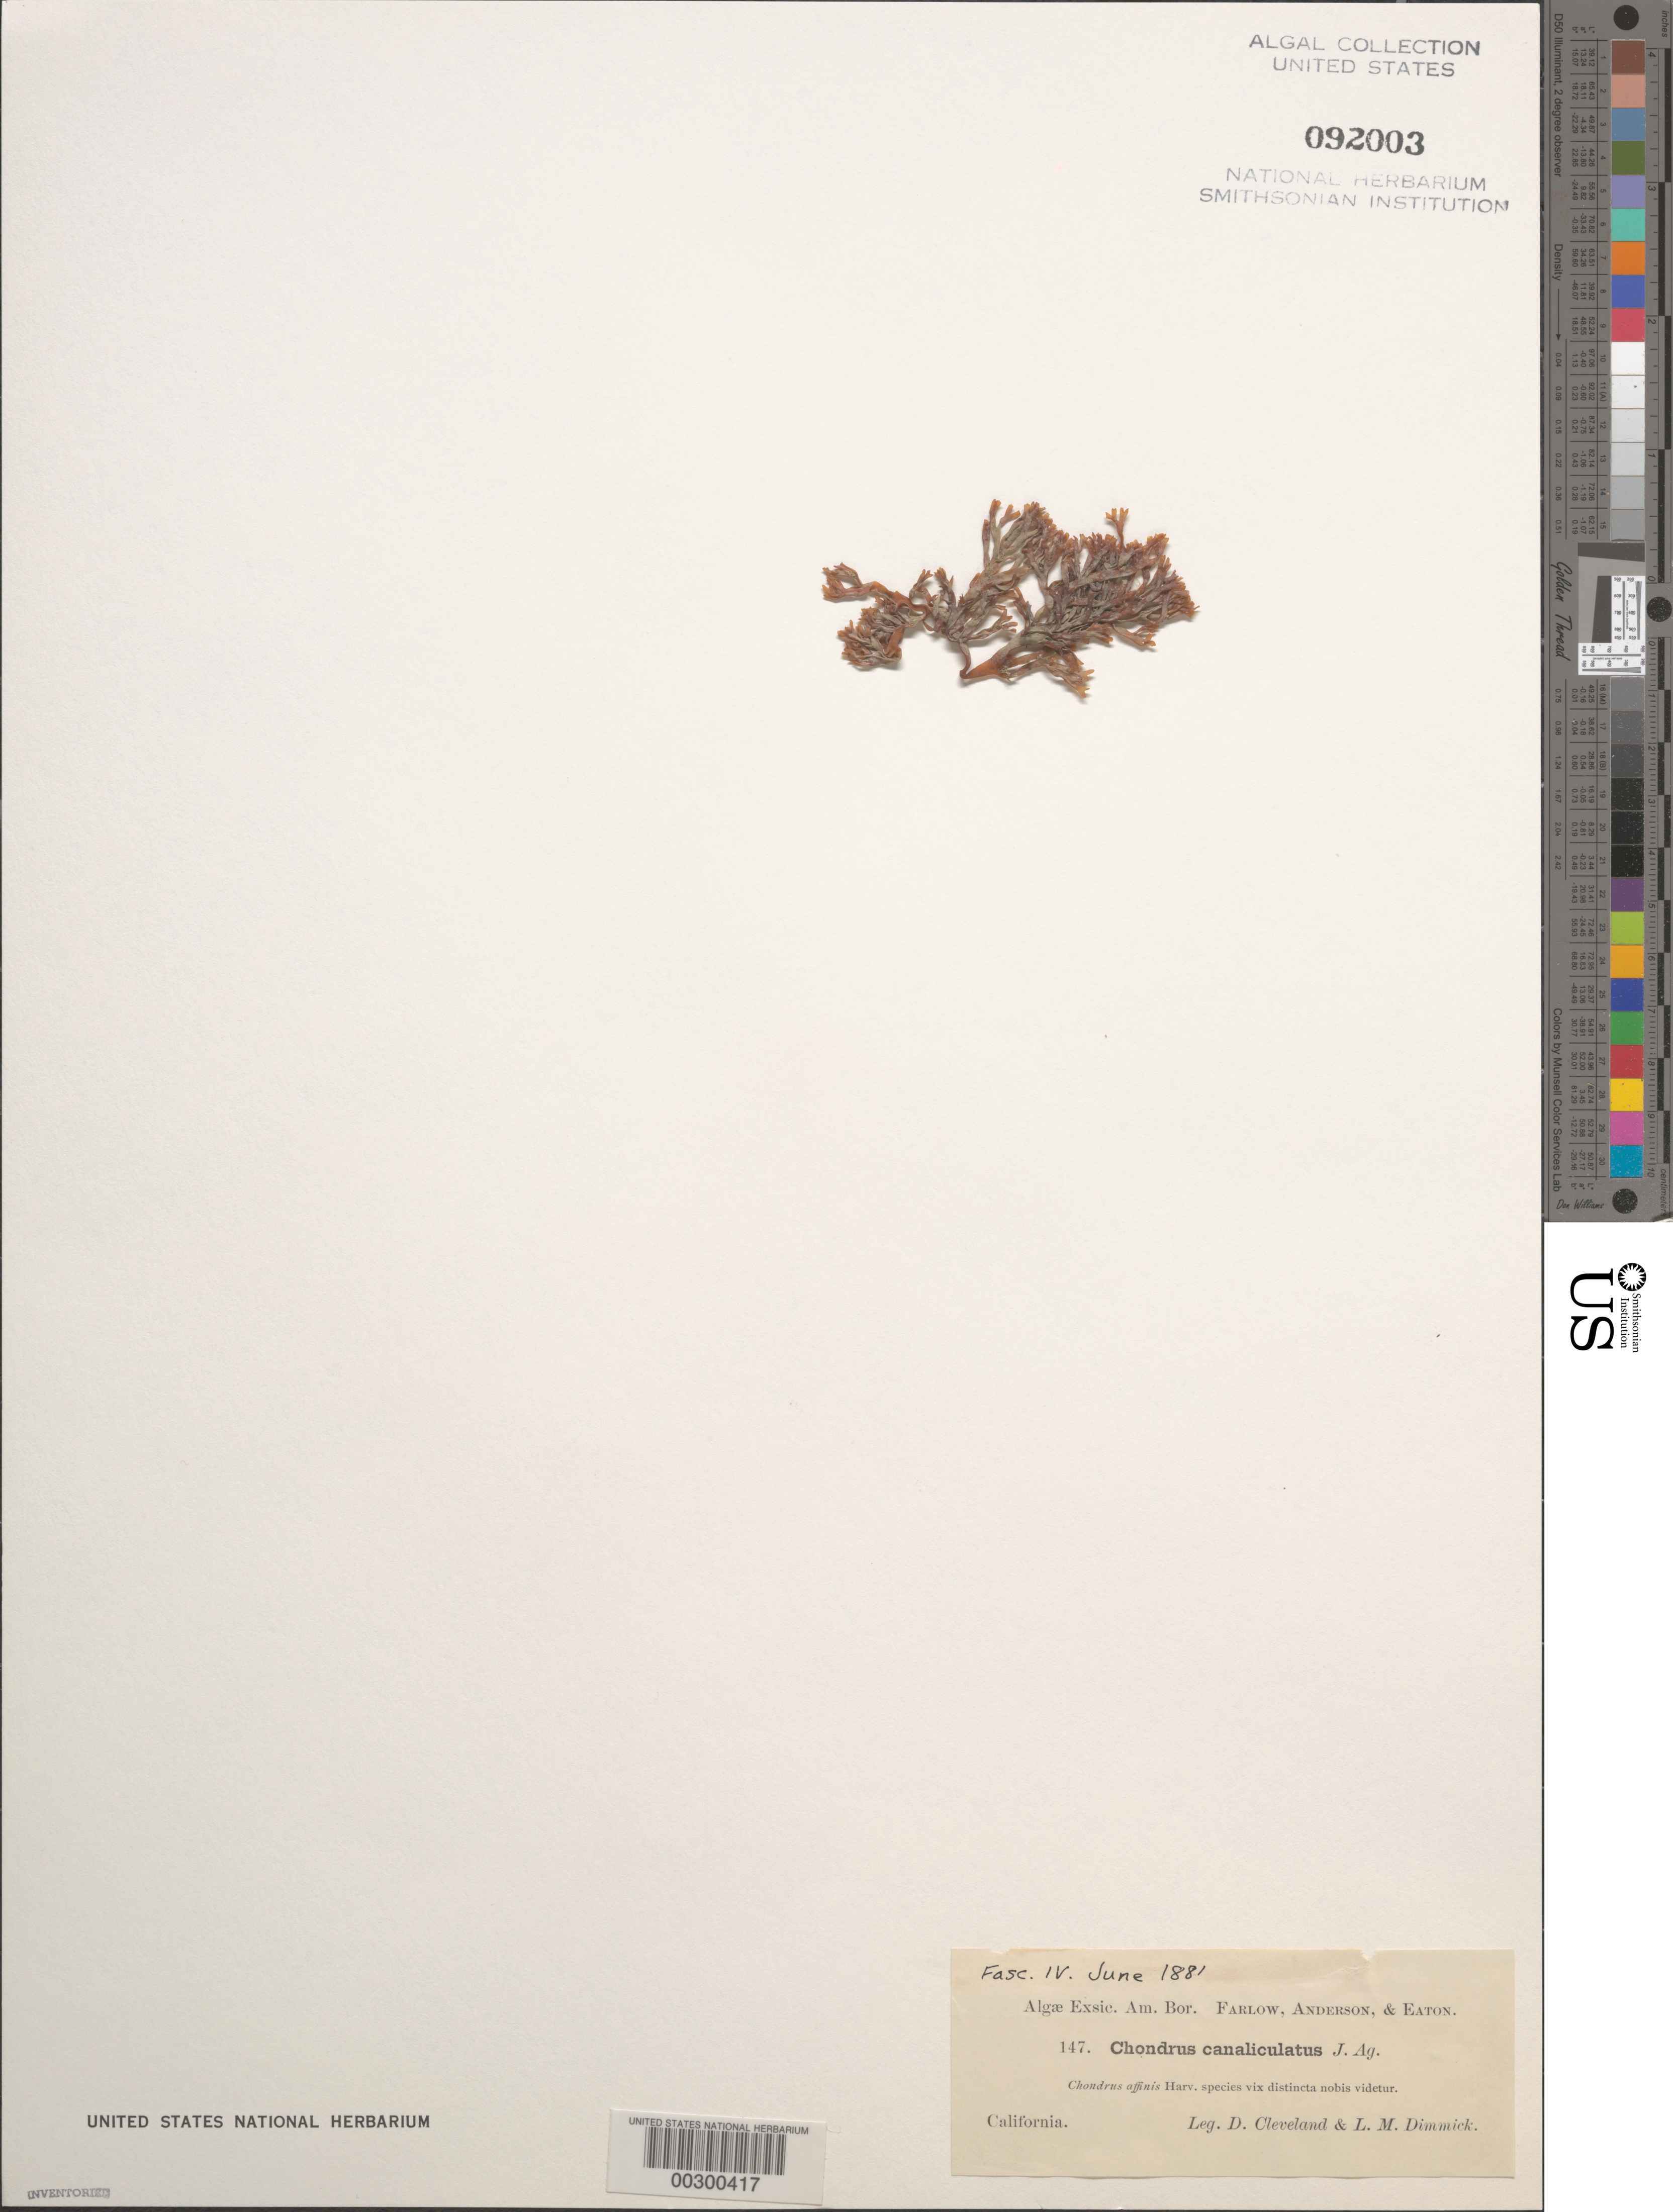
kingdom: Plantae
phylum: Rhodophyta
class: Florideophyceae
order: Gigartinales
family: Gigartinaceae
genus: Mazzaella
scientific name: Mazzaella canaliculata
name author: (C. Agardh) Arakaki & M.E.Ramírez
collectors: D. Cleveland & L. Dimmick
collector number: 147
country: United States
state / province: California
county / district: San Diego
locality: False Bay, San Diego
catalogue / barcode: US 92003